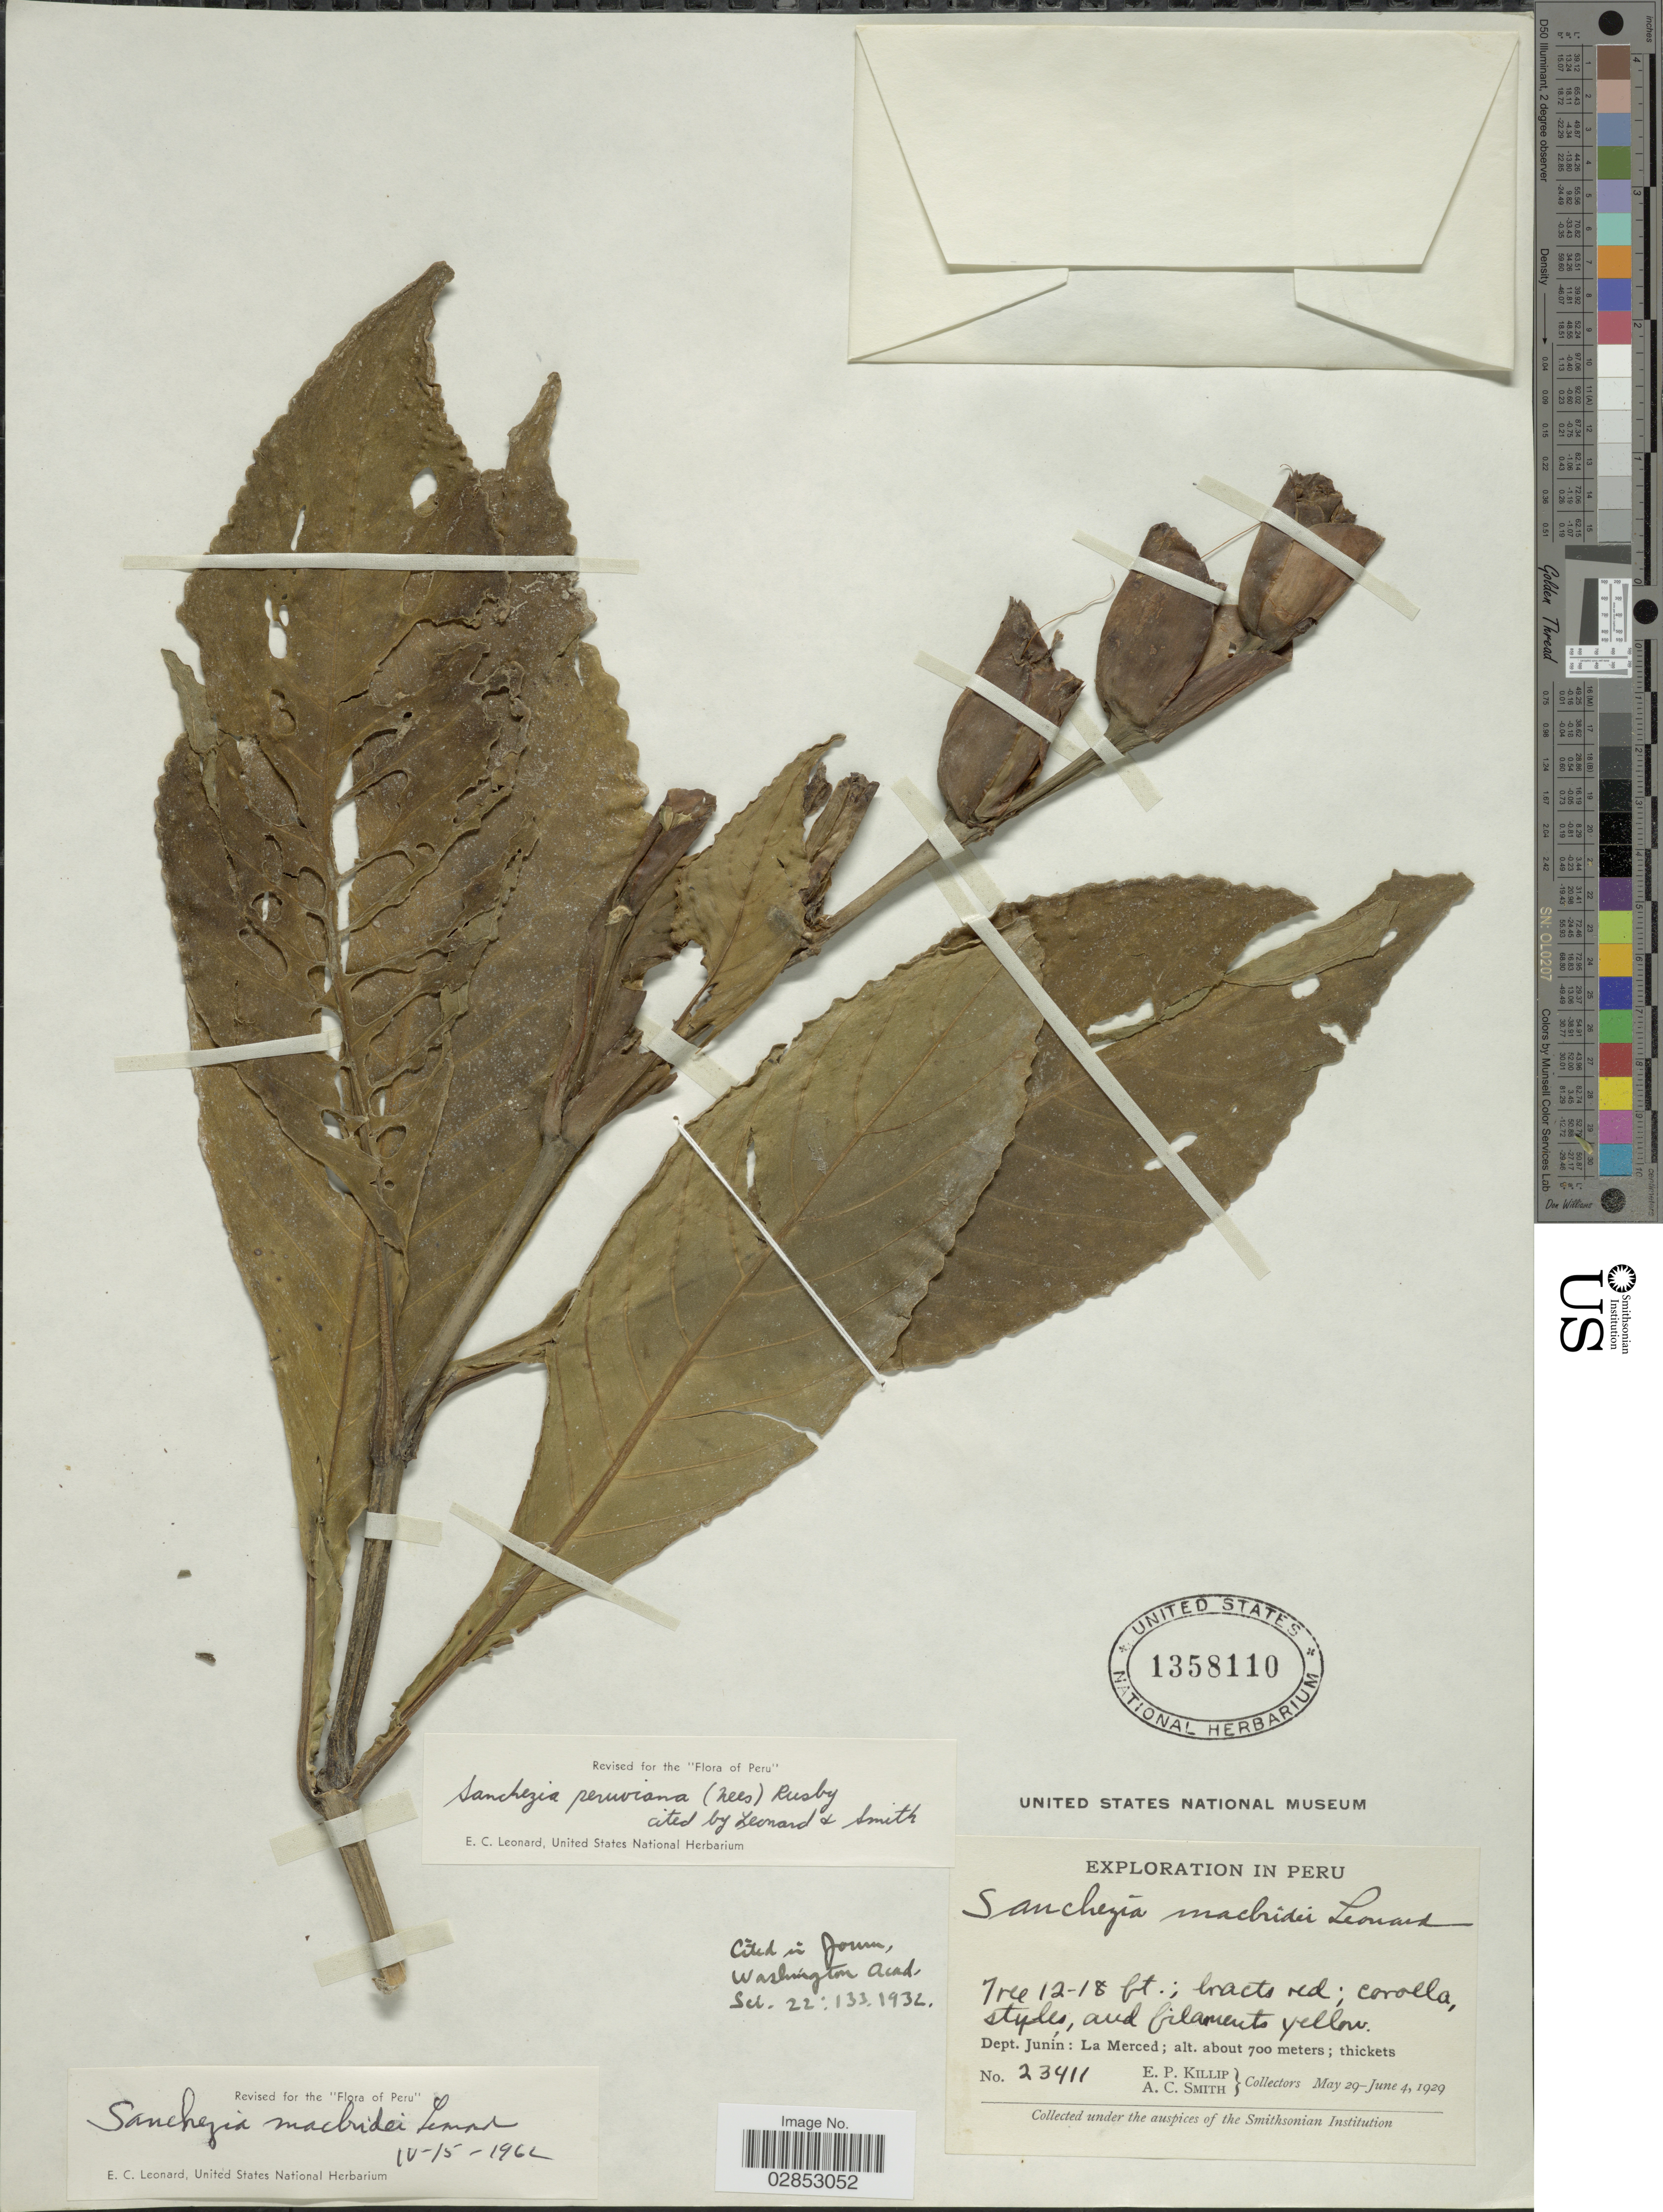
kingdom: Plantae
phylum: Tracheophyta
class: Magnoliopsida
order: Lamiales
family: Acanthaceae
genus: Sanchezia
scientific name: Sanchezia oblonga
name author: Ruiz & Pav.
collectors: E. P. Killip & A. C. Smith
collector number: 23411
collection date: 1929-05-29/1929-06-04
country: Peru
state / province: Junín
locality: Dept. Junín: La Merced.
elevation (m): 700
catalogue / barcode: US 1358110